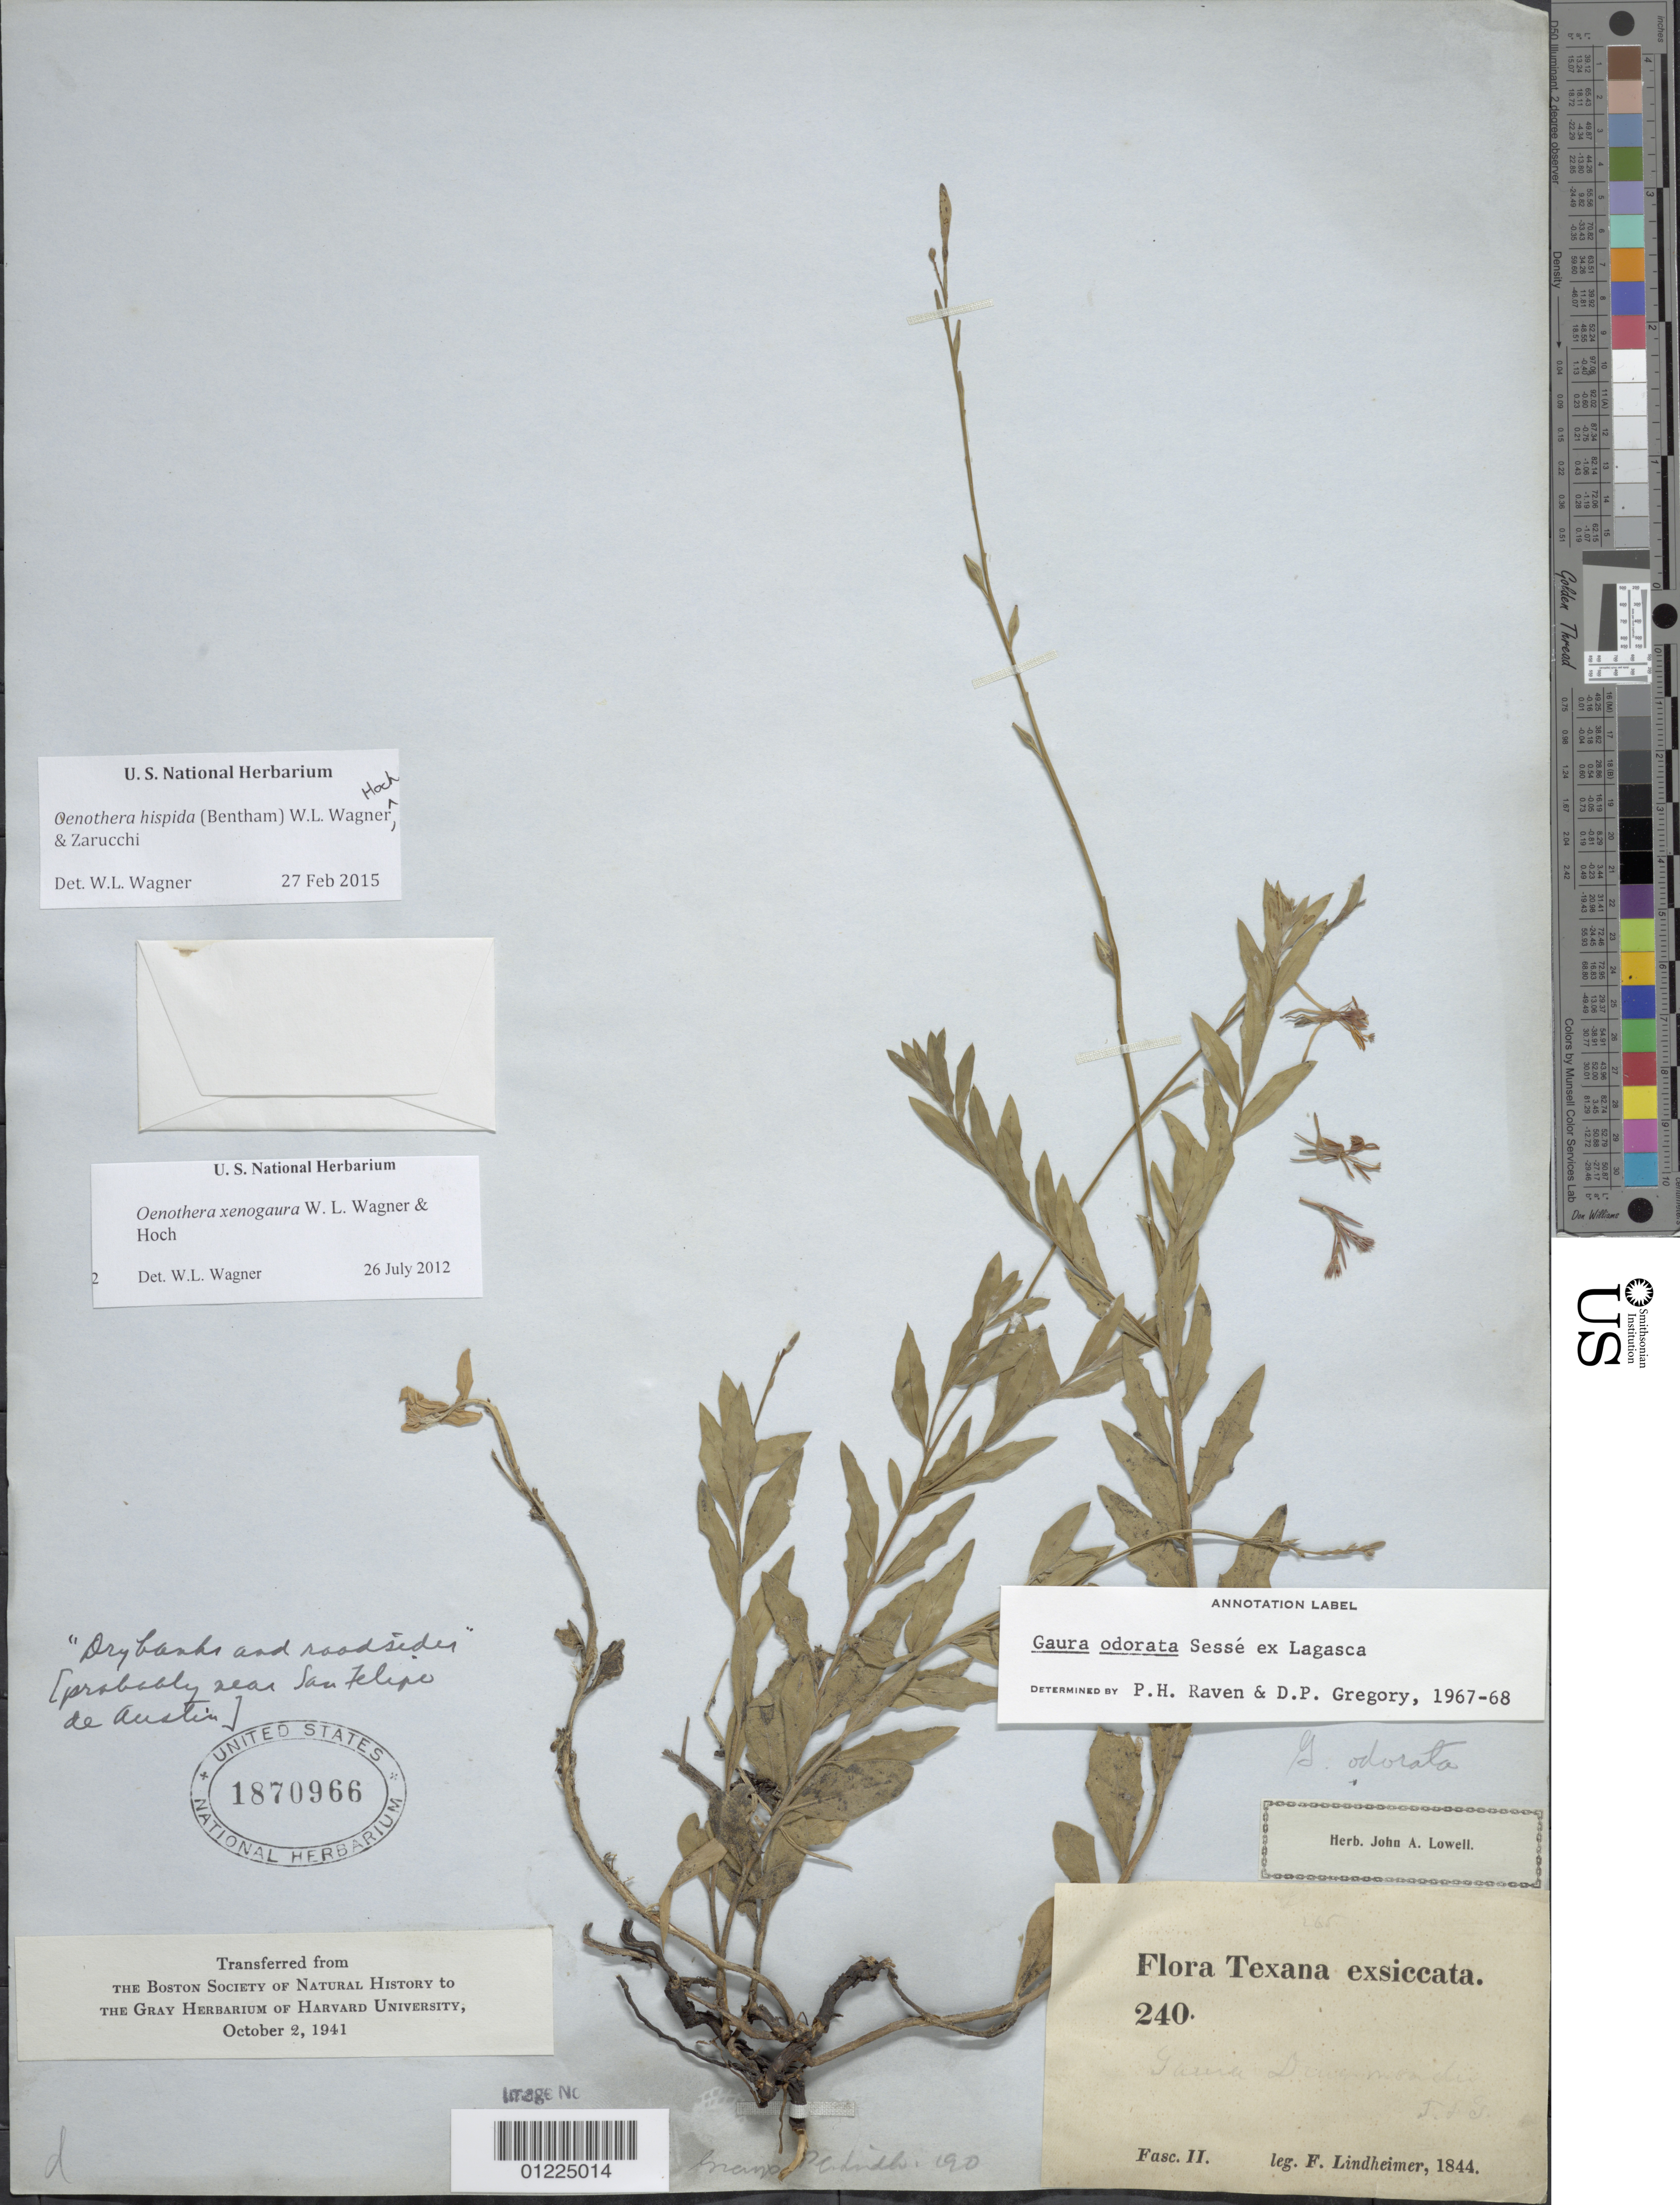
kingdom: Plantae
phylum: Tracheophyta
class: Magnoliopsida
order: Myrtales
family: Onagraceae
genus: Oenothera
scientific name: Oenothera hispida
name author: (Benth.) W.L. Wagner et al.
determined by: Wagner, W. L., (BOT), Smithsonian Institution - National Museum of Natural History (UNITED STATES)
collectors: F. J. Lindheimer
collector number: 240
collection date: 1844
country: United States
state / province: Texas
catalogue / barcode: US 1870966